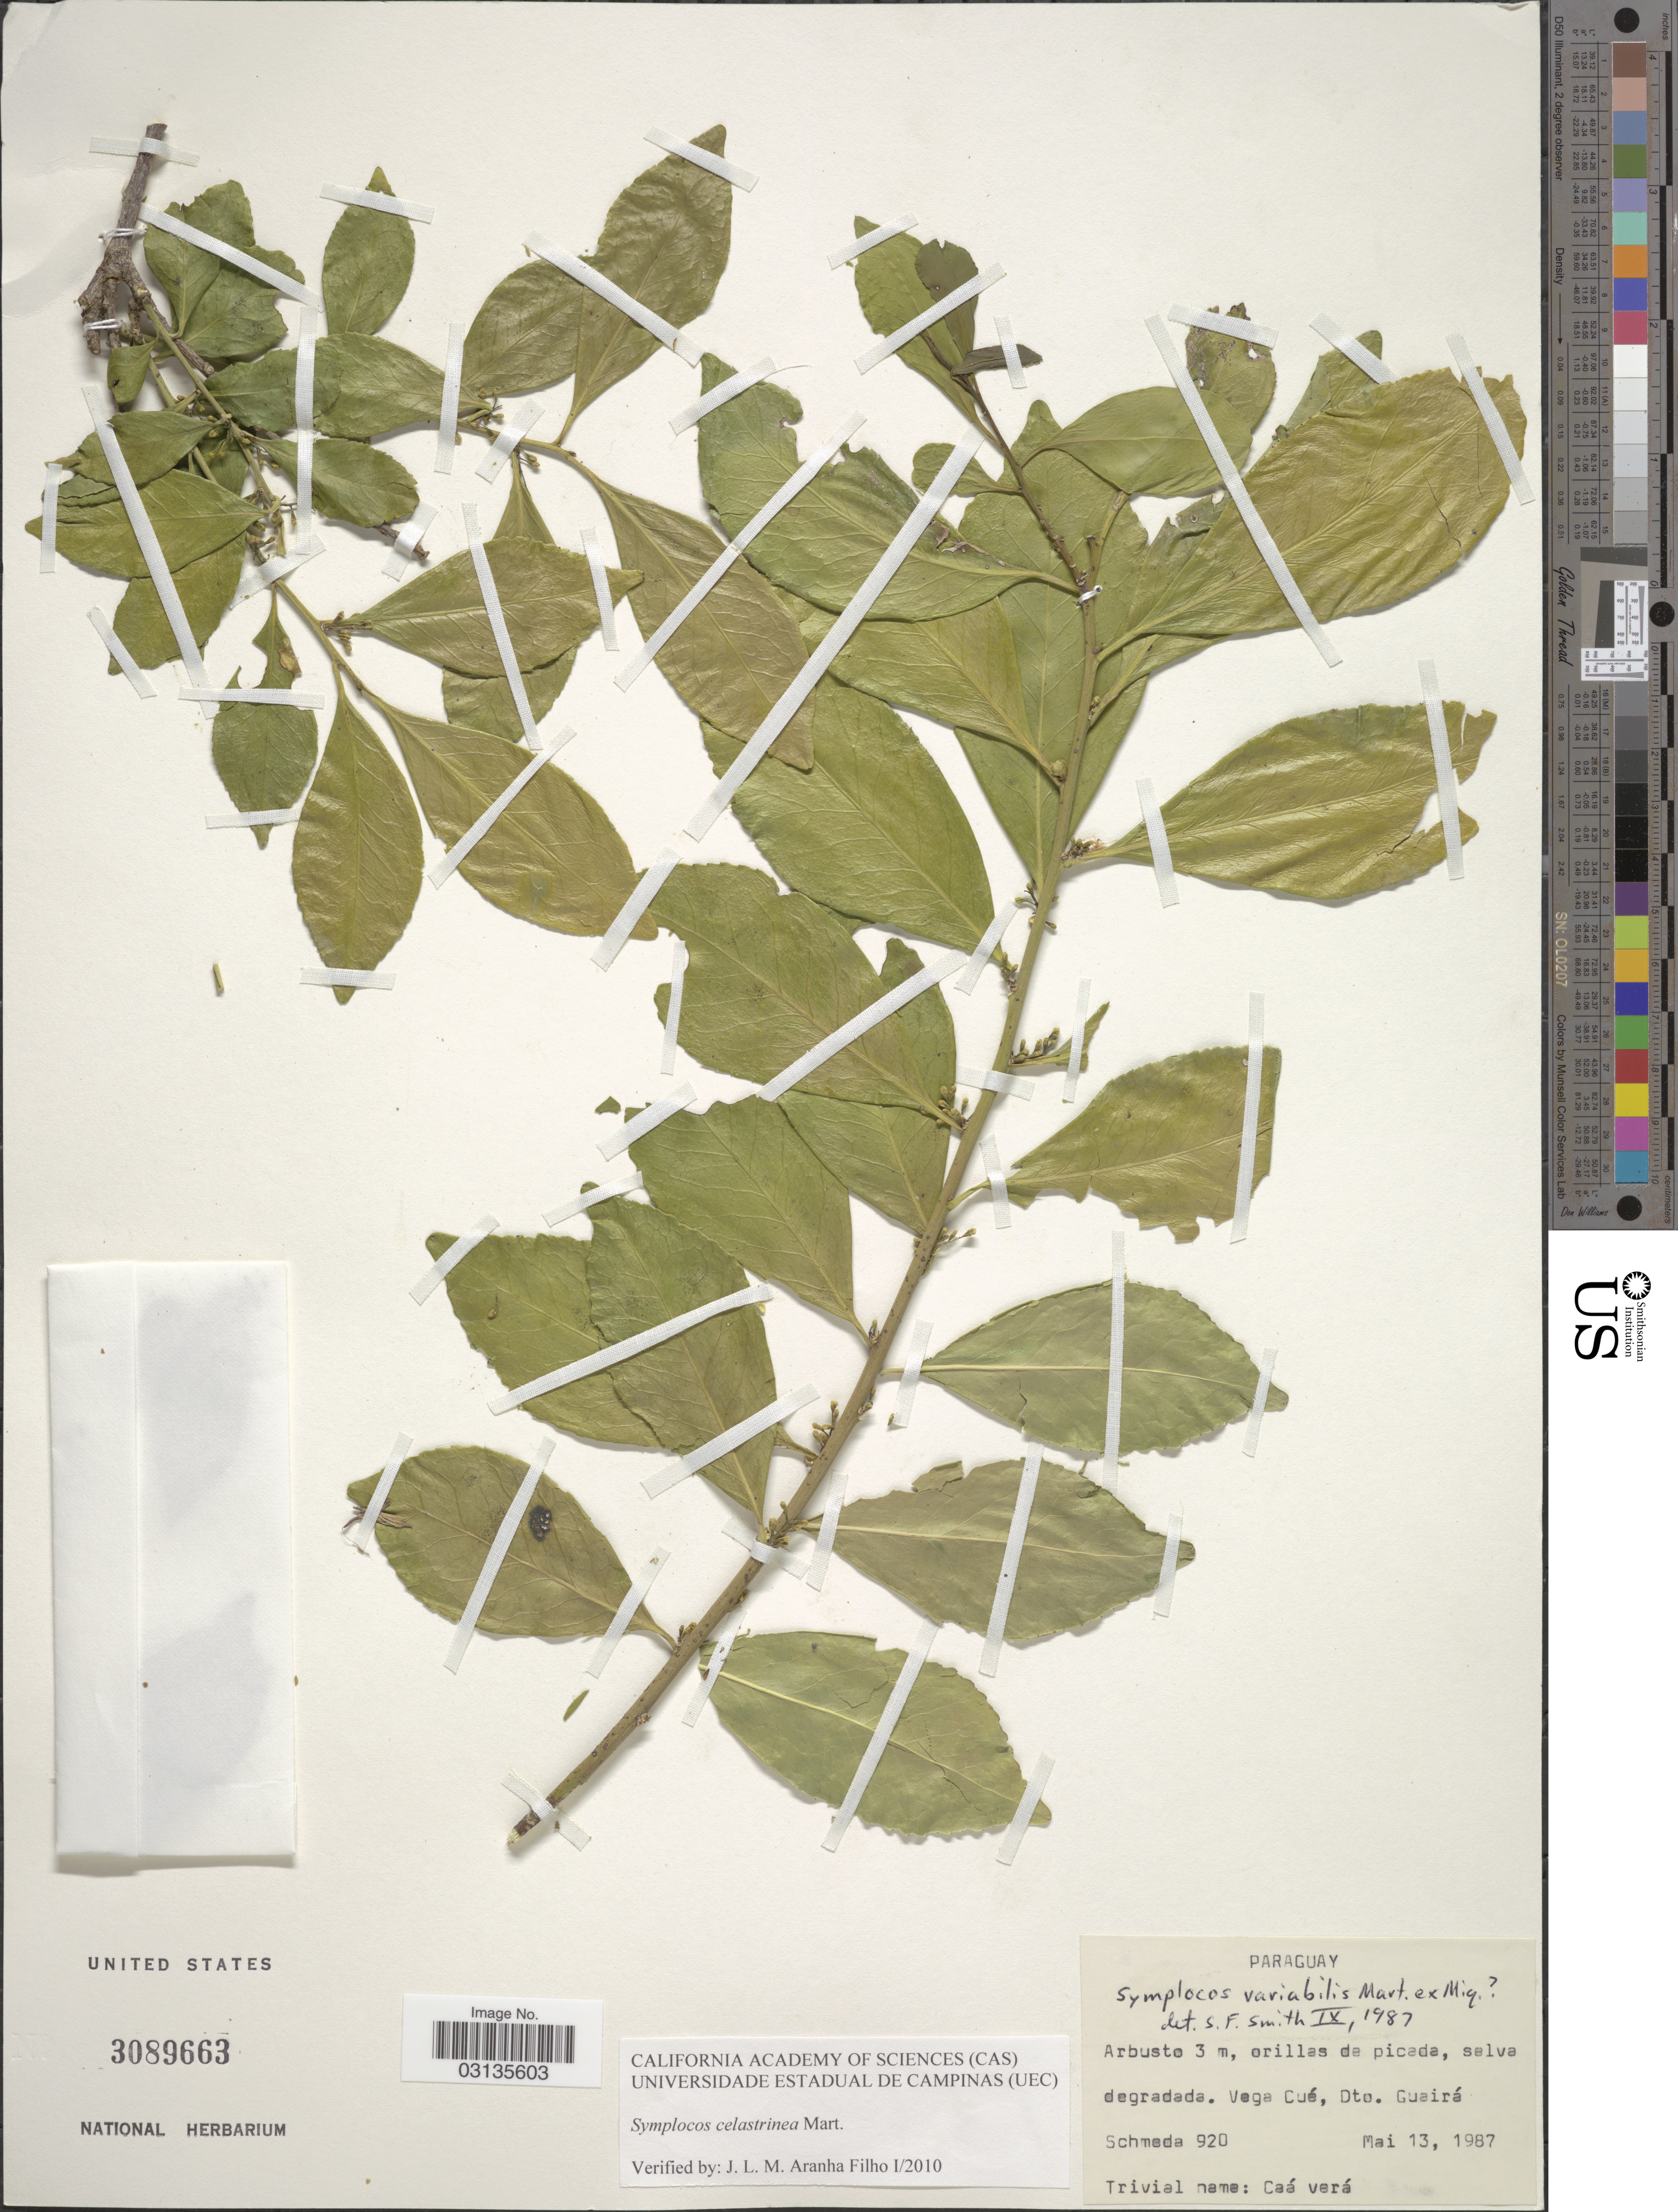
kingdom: Plantae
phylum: Tracheophyta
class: Magnoliopsida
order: Ericales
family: Symplocaceae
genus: Symplocos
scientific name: Symplocos celastrinea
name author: Mart. ex Miq.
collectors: Schmeda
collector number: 920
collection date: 1987-05-13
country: Paraguay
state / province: Guaira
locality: Vega Cué, Dto. Guairá.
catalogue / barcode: US 3089663